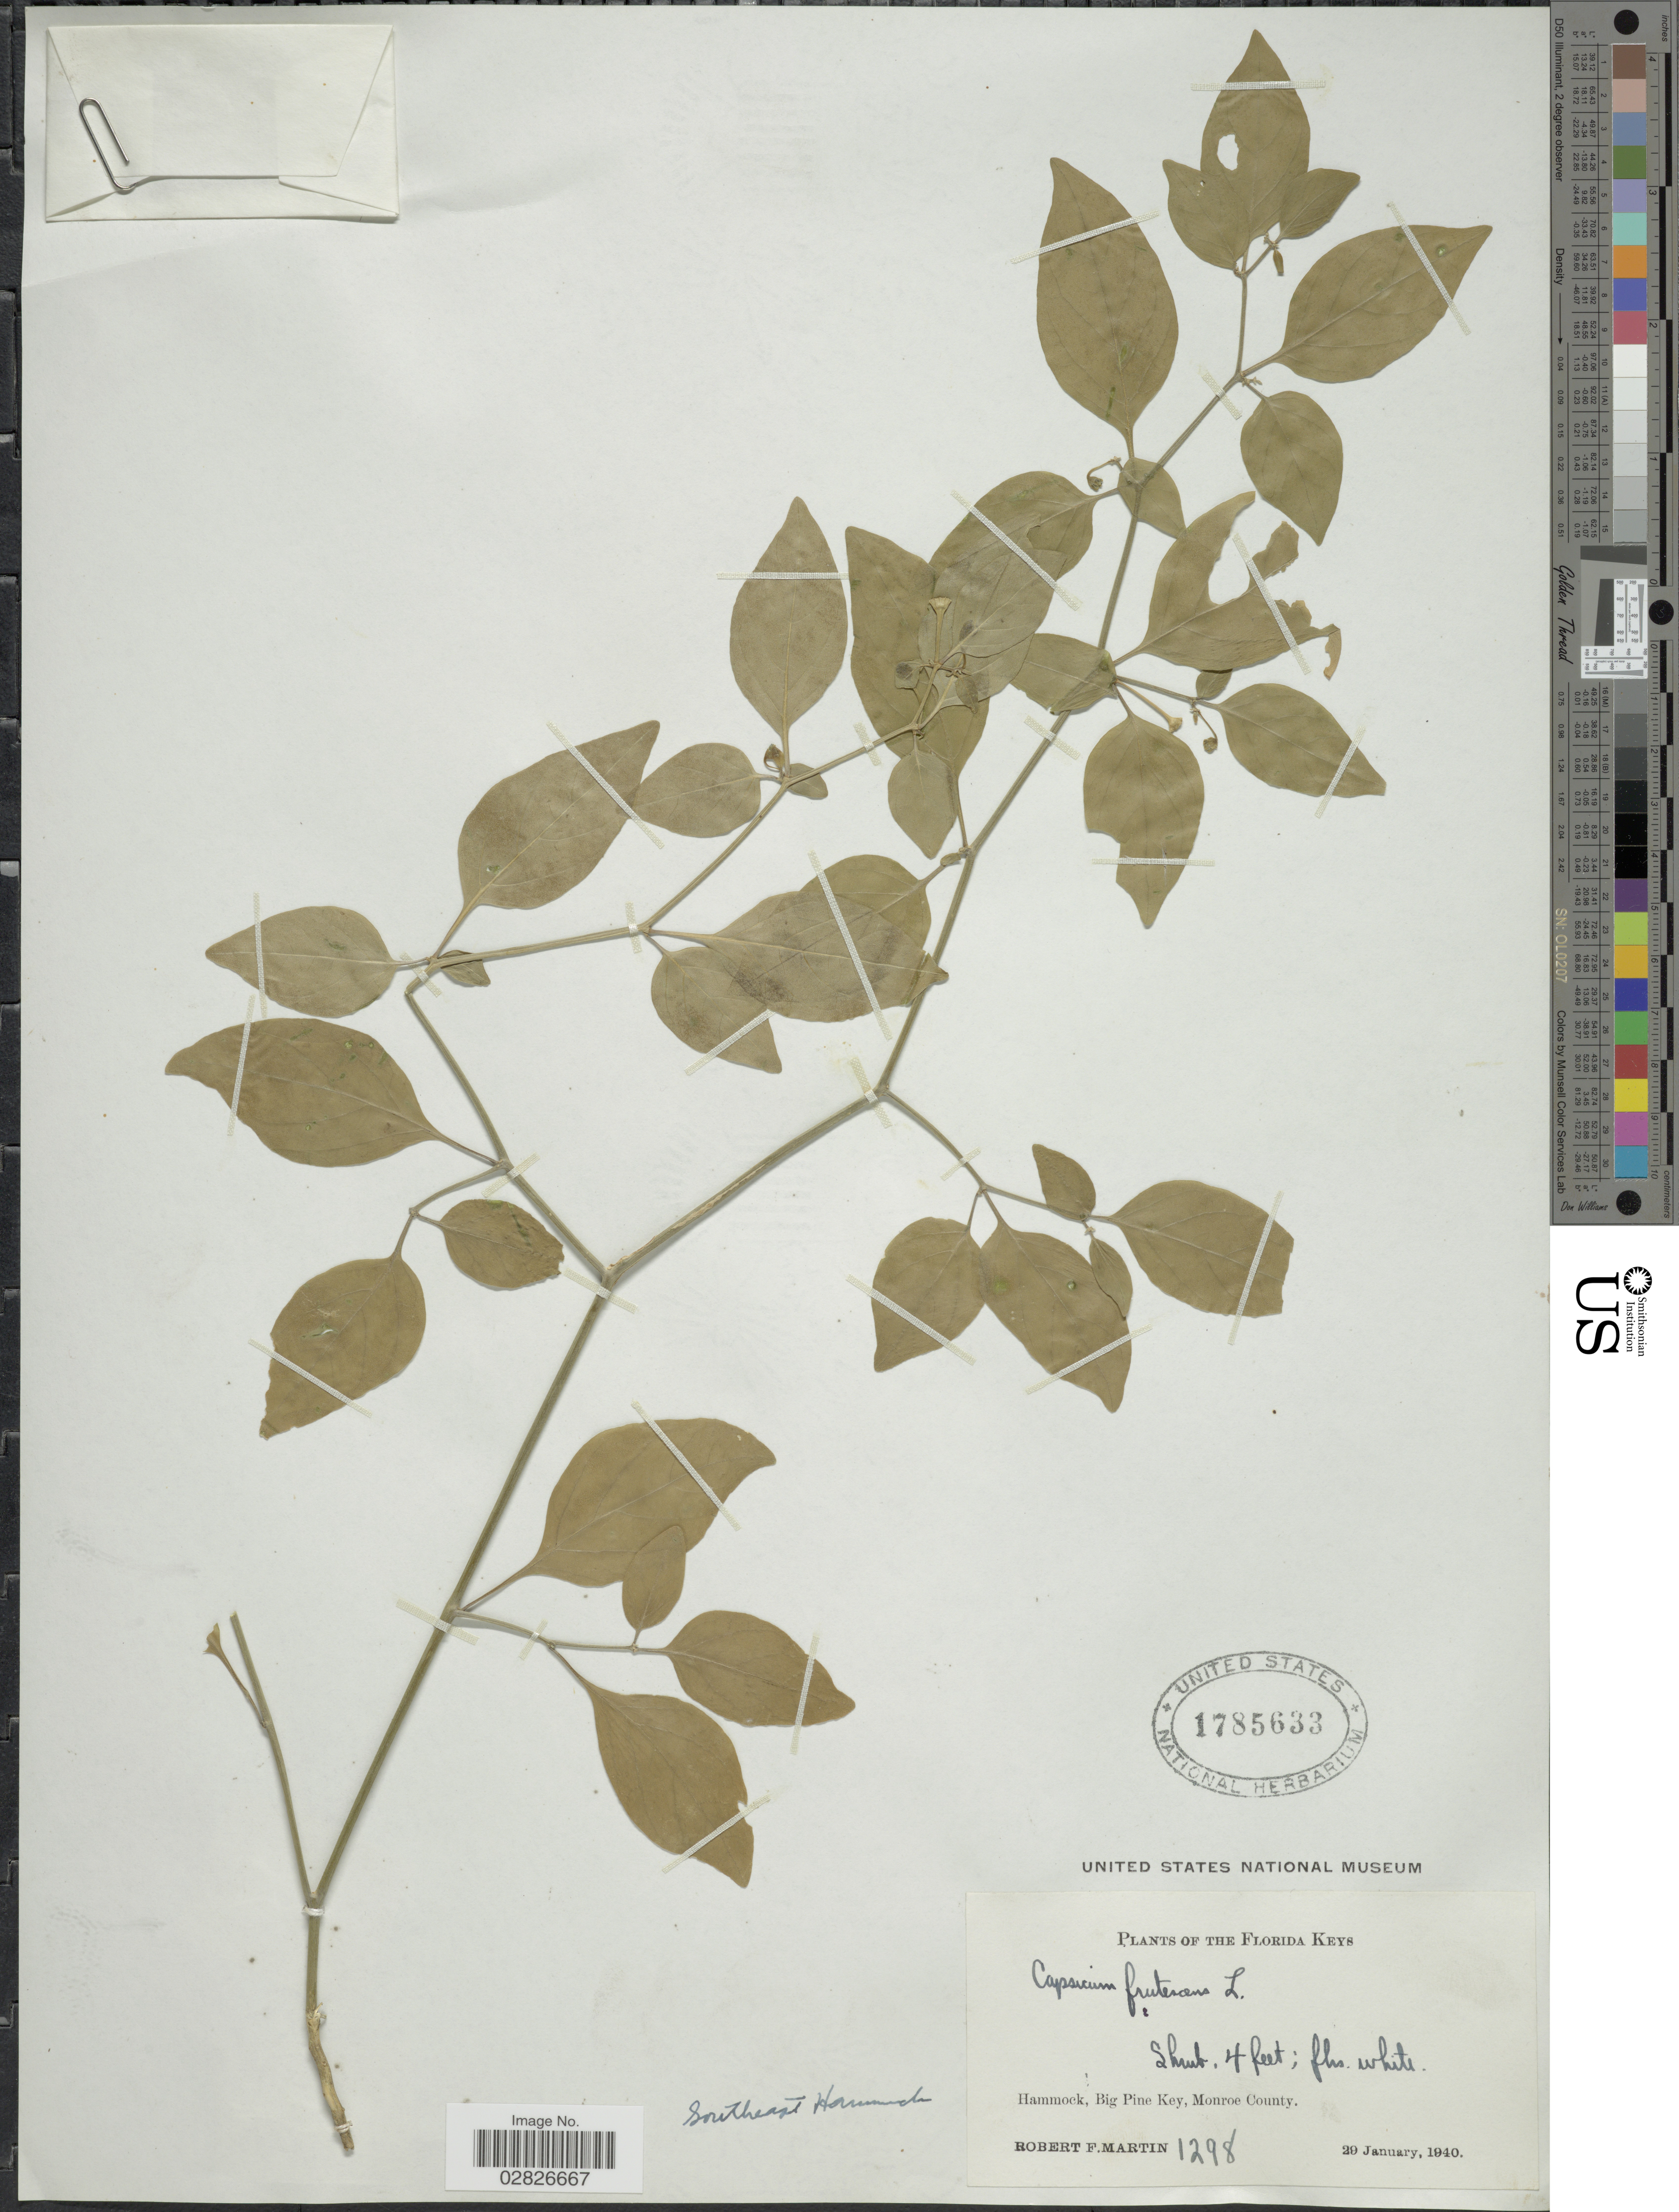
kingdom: Plantae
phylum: Tracheophyta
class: Magnoliopsida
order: Solanales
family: Solanaceae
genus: Capsicum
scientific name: Capsicum frutescens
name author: L.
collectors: R. F. Martin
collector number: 1298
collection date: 1940-01-29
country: United States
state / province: Florida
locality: Florida Keys, Hammock, Big Pine Key, Monroe County, Southeast Hammock.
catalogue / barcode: US 1785633